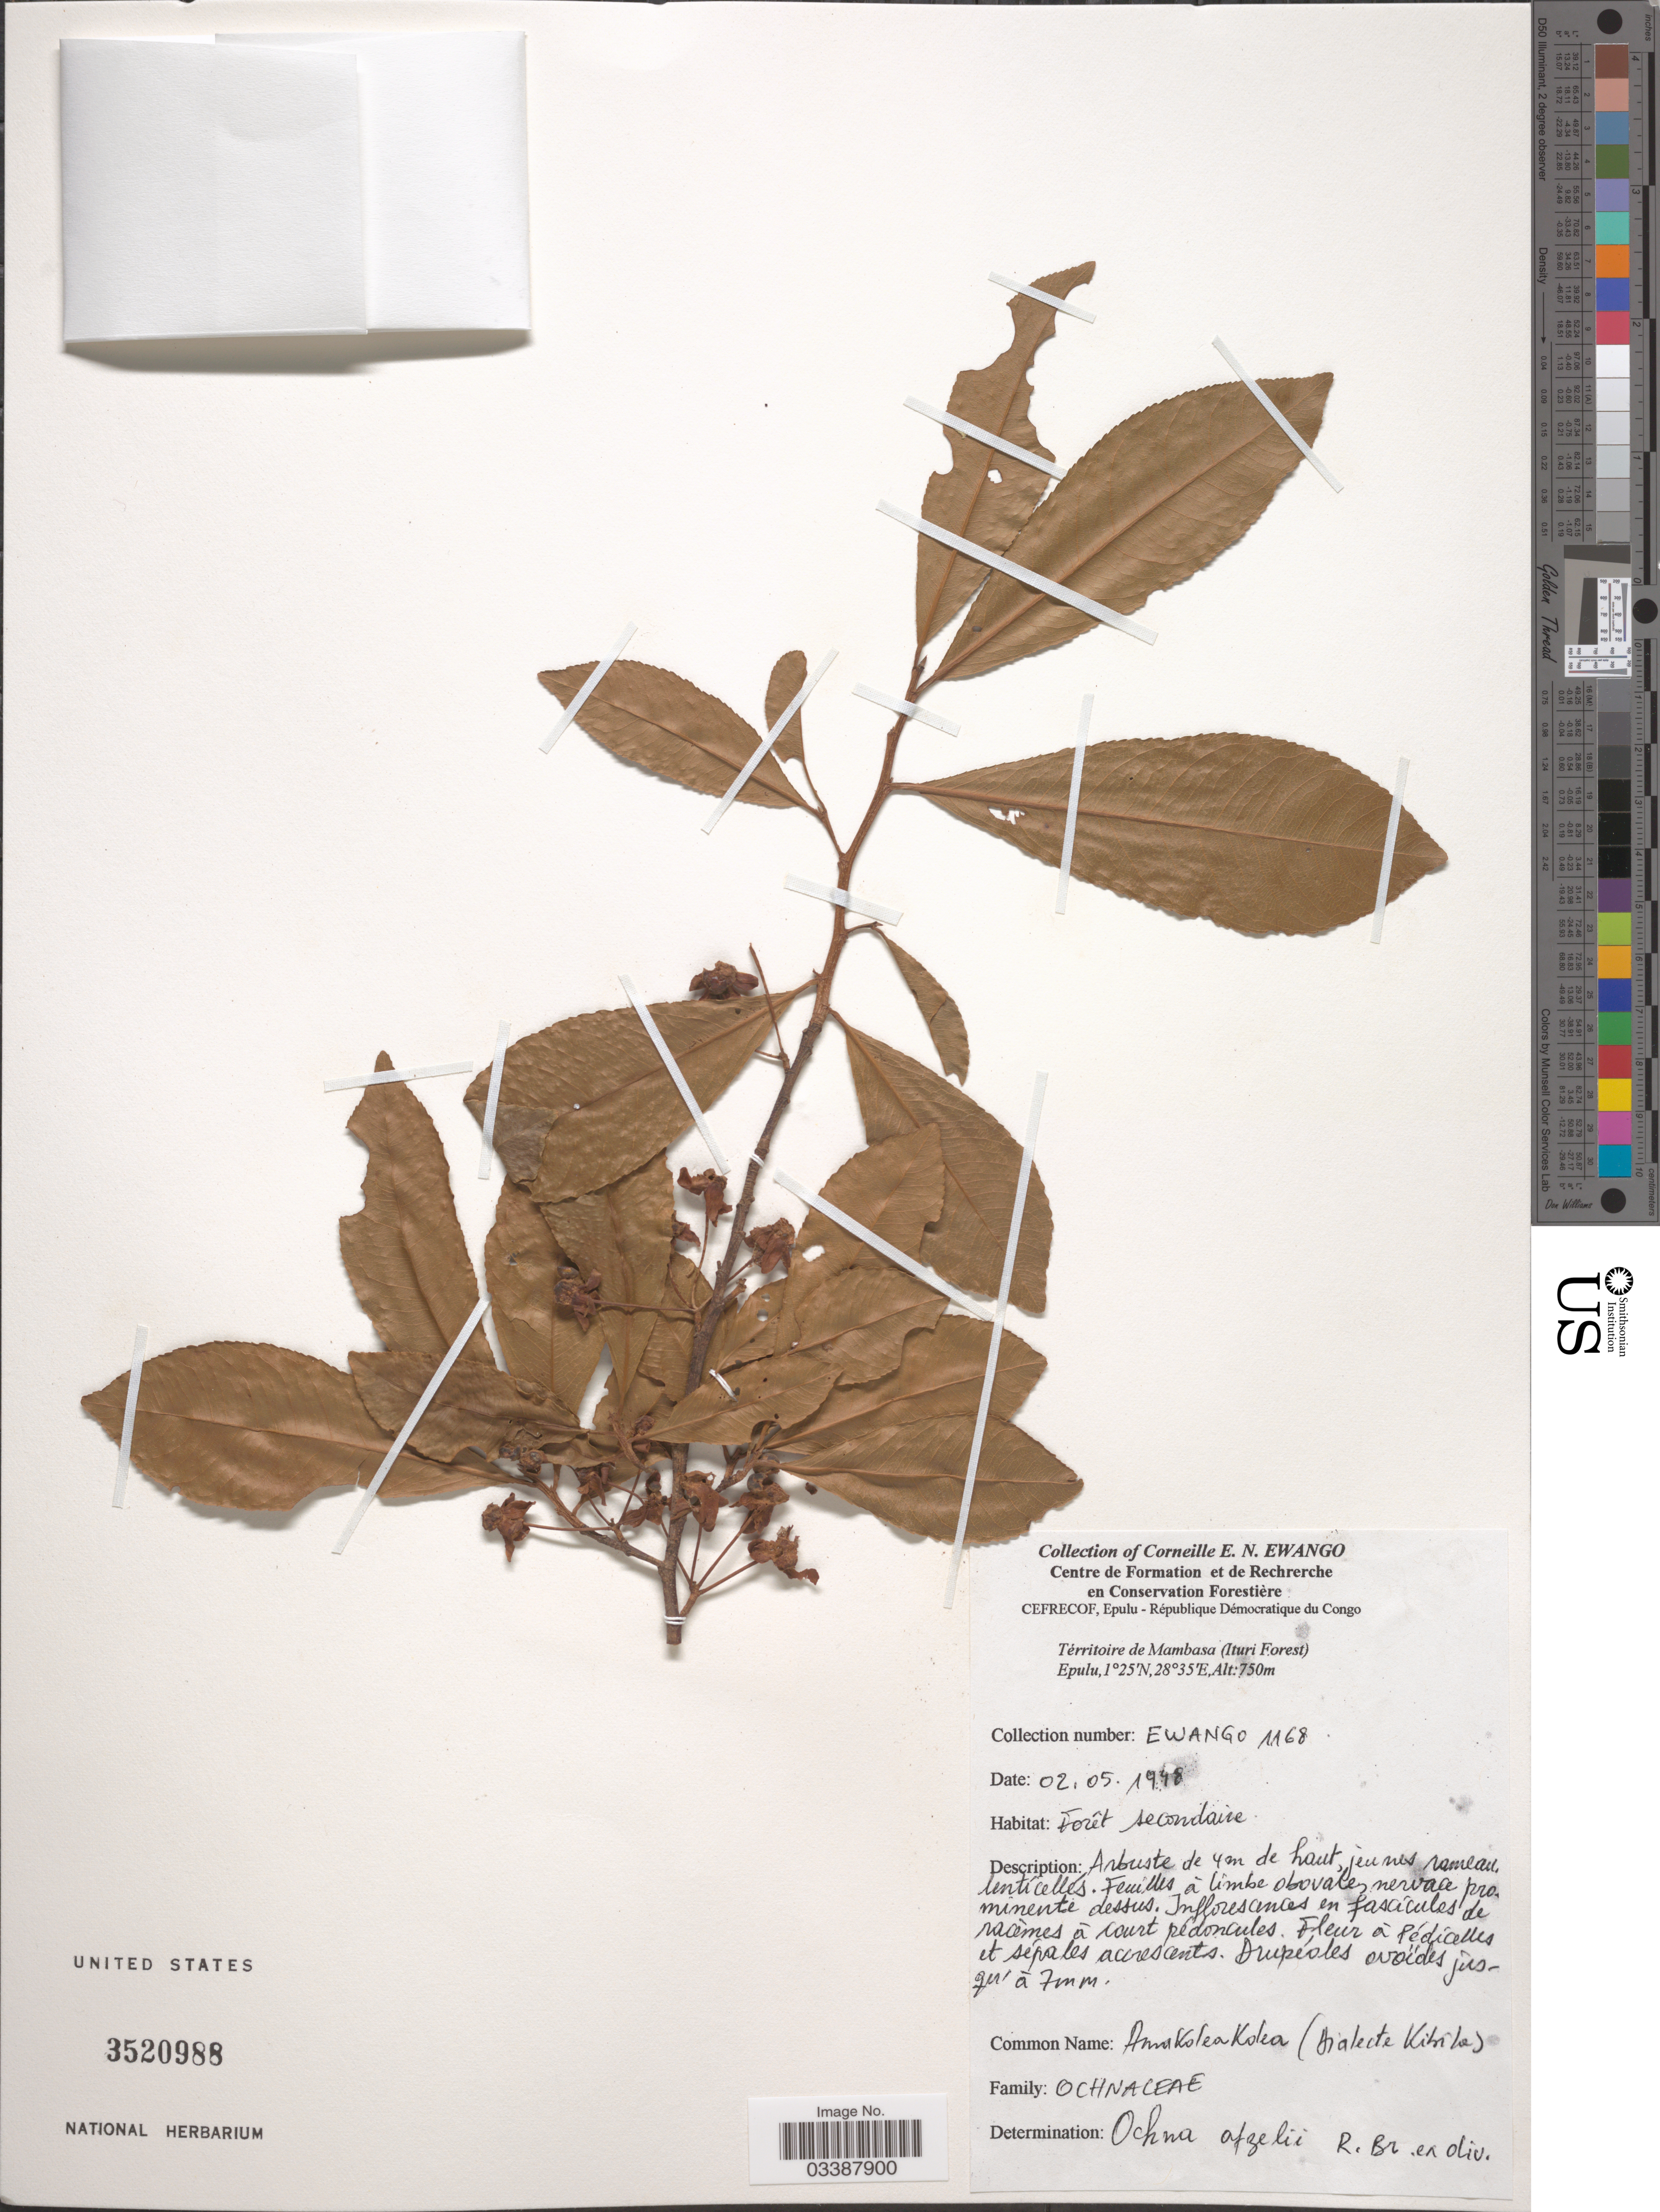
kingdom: Plantae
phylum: Tracheophyta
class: Magnoliopsida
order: Malpighiales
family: Ochnaceae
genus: Ochna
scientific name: Ochna afzelii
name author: R. Br. ex Oliv.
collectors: C. Ewango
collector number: EWANGO 1168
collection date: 1948-05-02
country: Congo, Democratic Republic of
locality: Térritoire de Mambasa (Ituri Forest) Epulu.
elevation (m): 750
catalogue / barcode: US 3520988